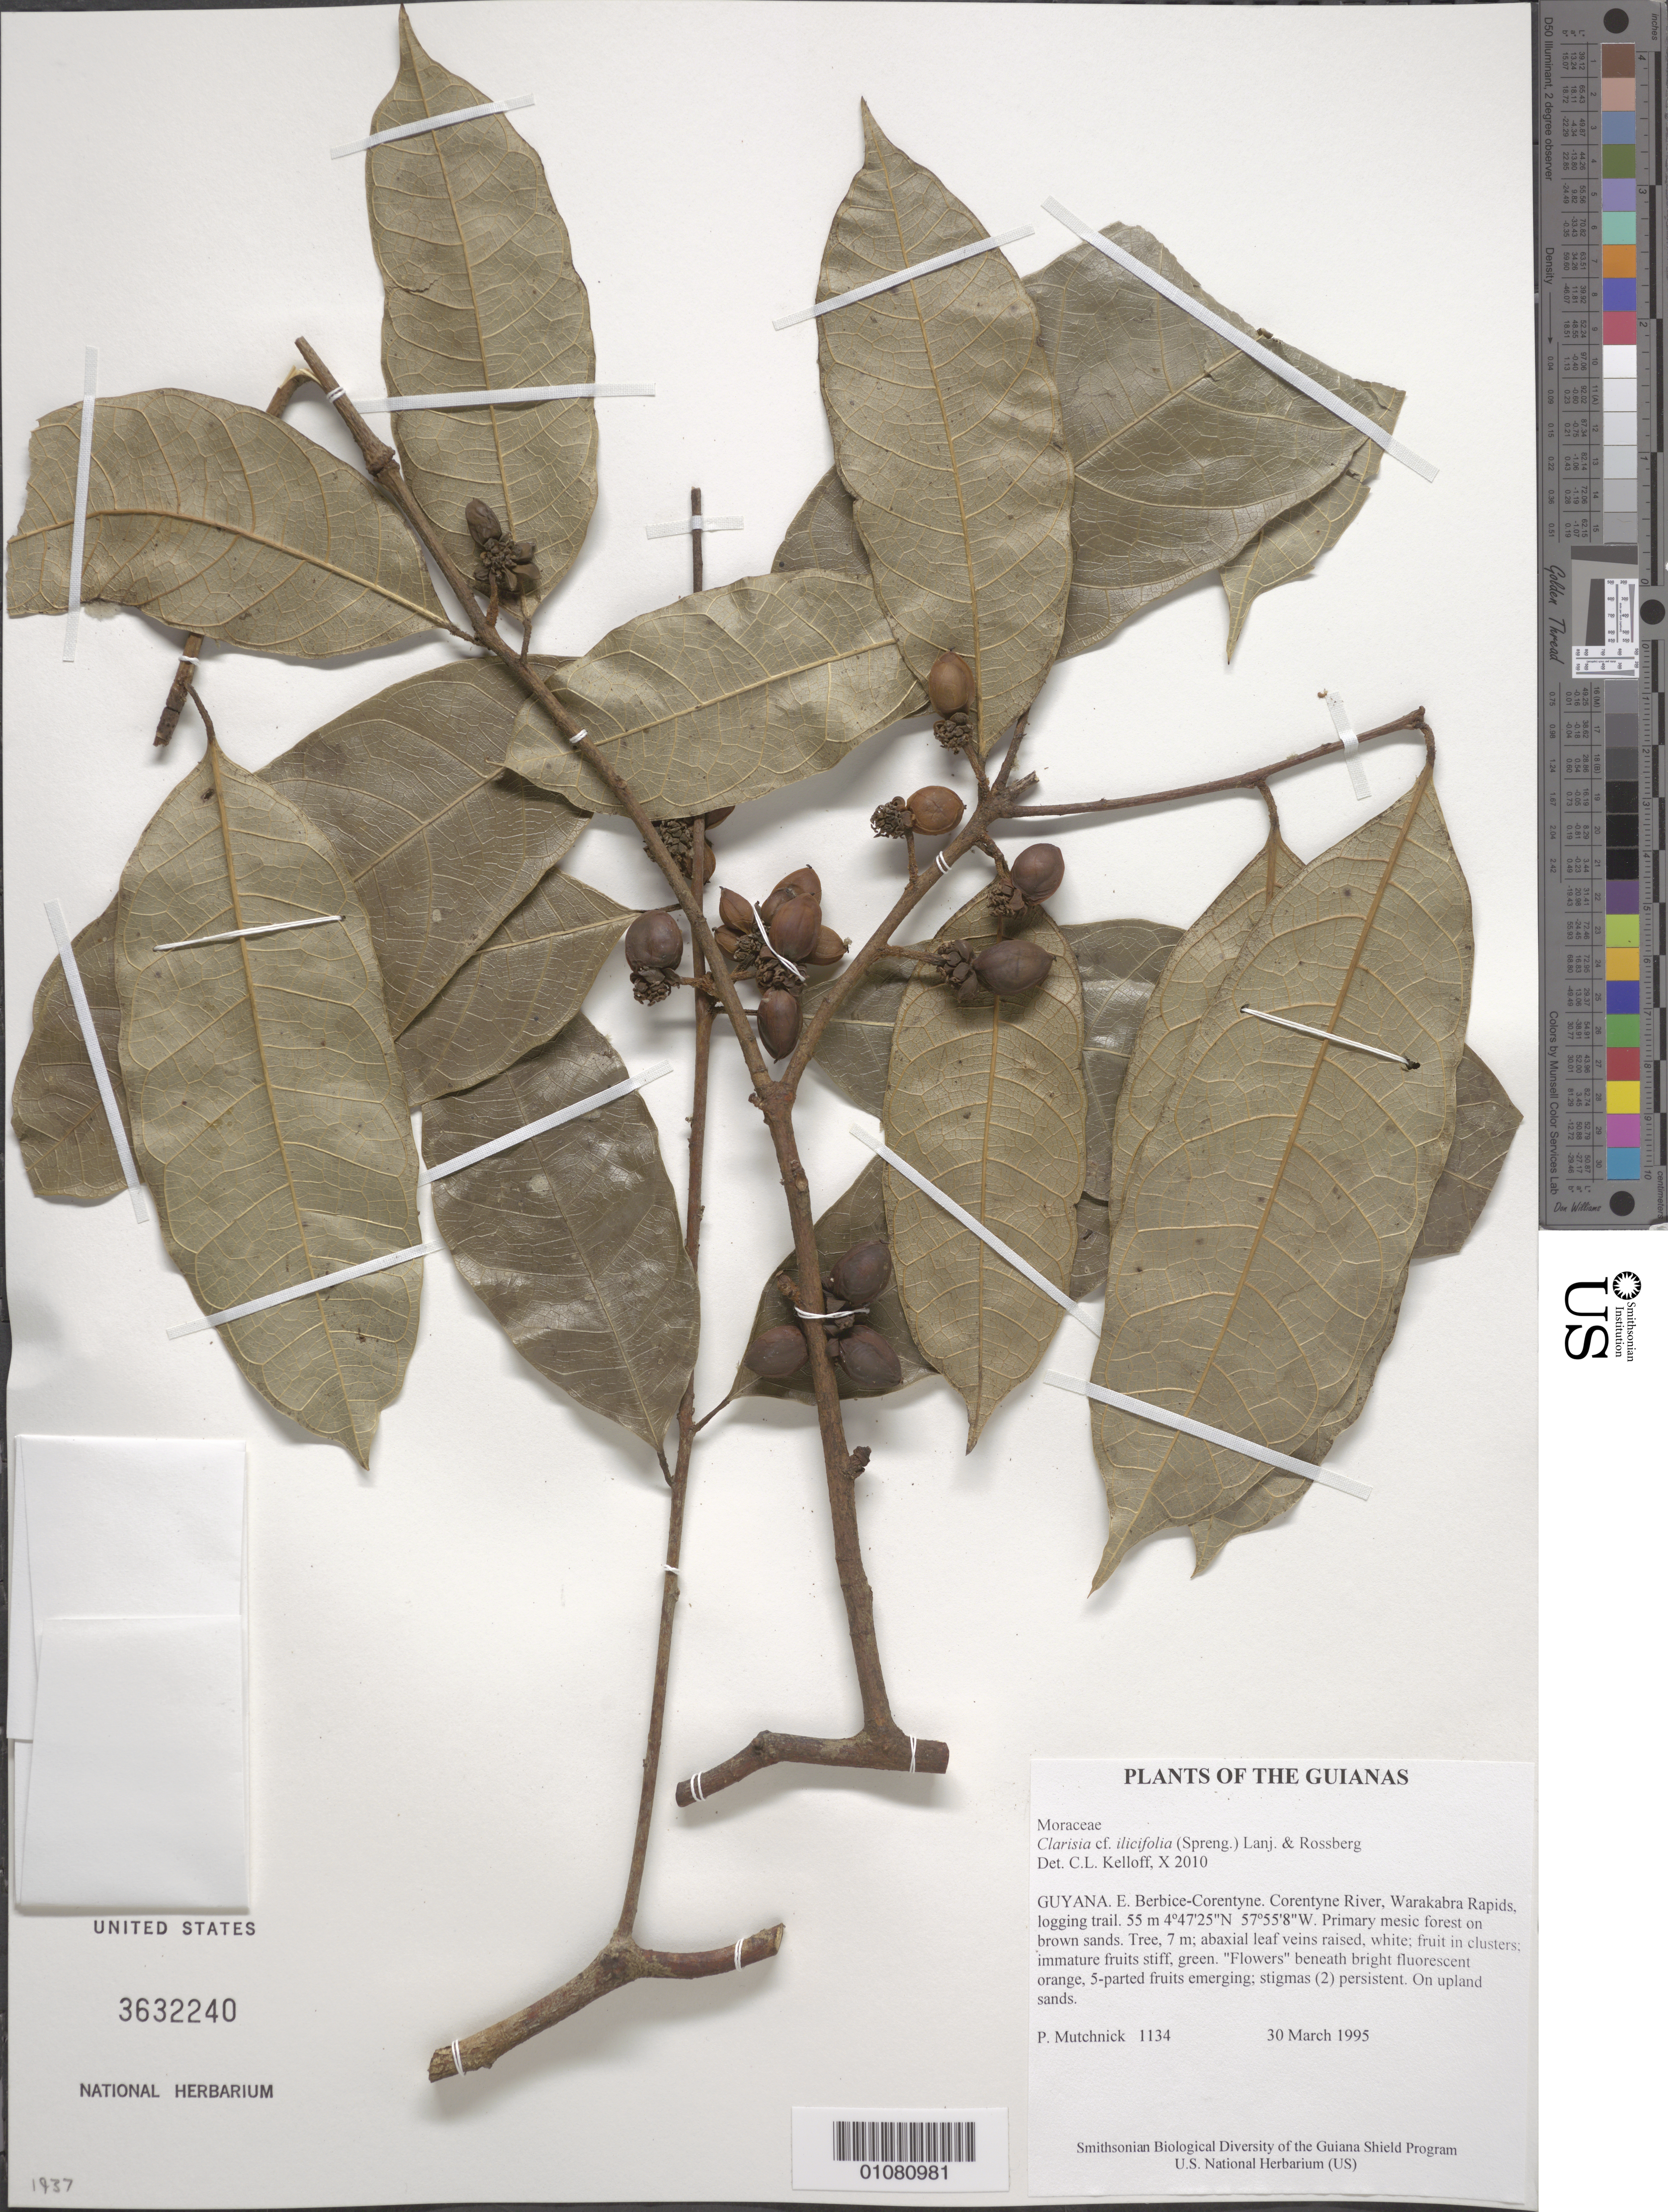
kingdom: Plantae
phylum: Tracheophyta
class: Magnoliopsida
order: Rosales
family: Moraceae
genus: Clarisia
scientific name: Clarisia ilicifolia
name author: (Spreng.) Lanj. & Rossberg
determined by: Kelloff, Carol L., (US), Smithsonian Institution - National Museum of Natural History (UNITED STATES)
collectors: P. Mutchnick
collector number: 1134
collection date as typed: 30 March 1995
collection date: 1995-03-30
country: Guyana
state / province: E. Berbice-Corentyne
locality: Corentyne River, Warakabra Rapids, logging trail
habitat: Primary mesic forest on brown sands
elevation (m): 55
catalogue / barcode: US 3632240